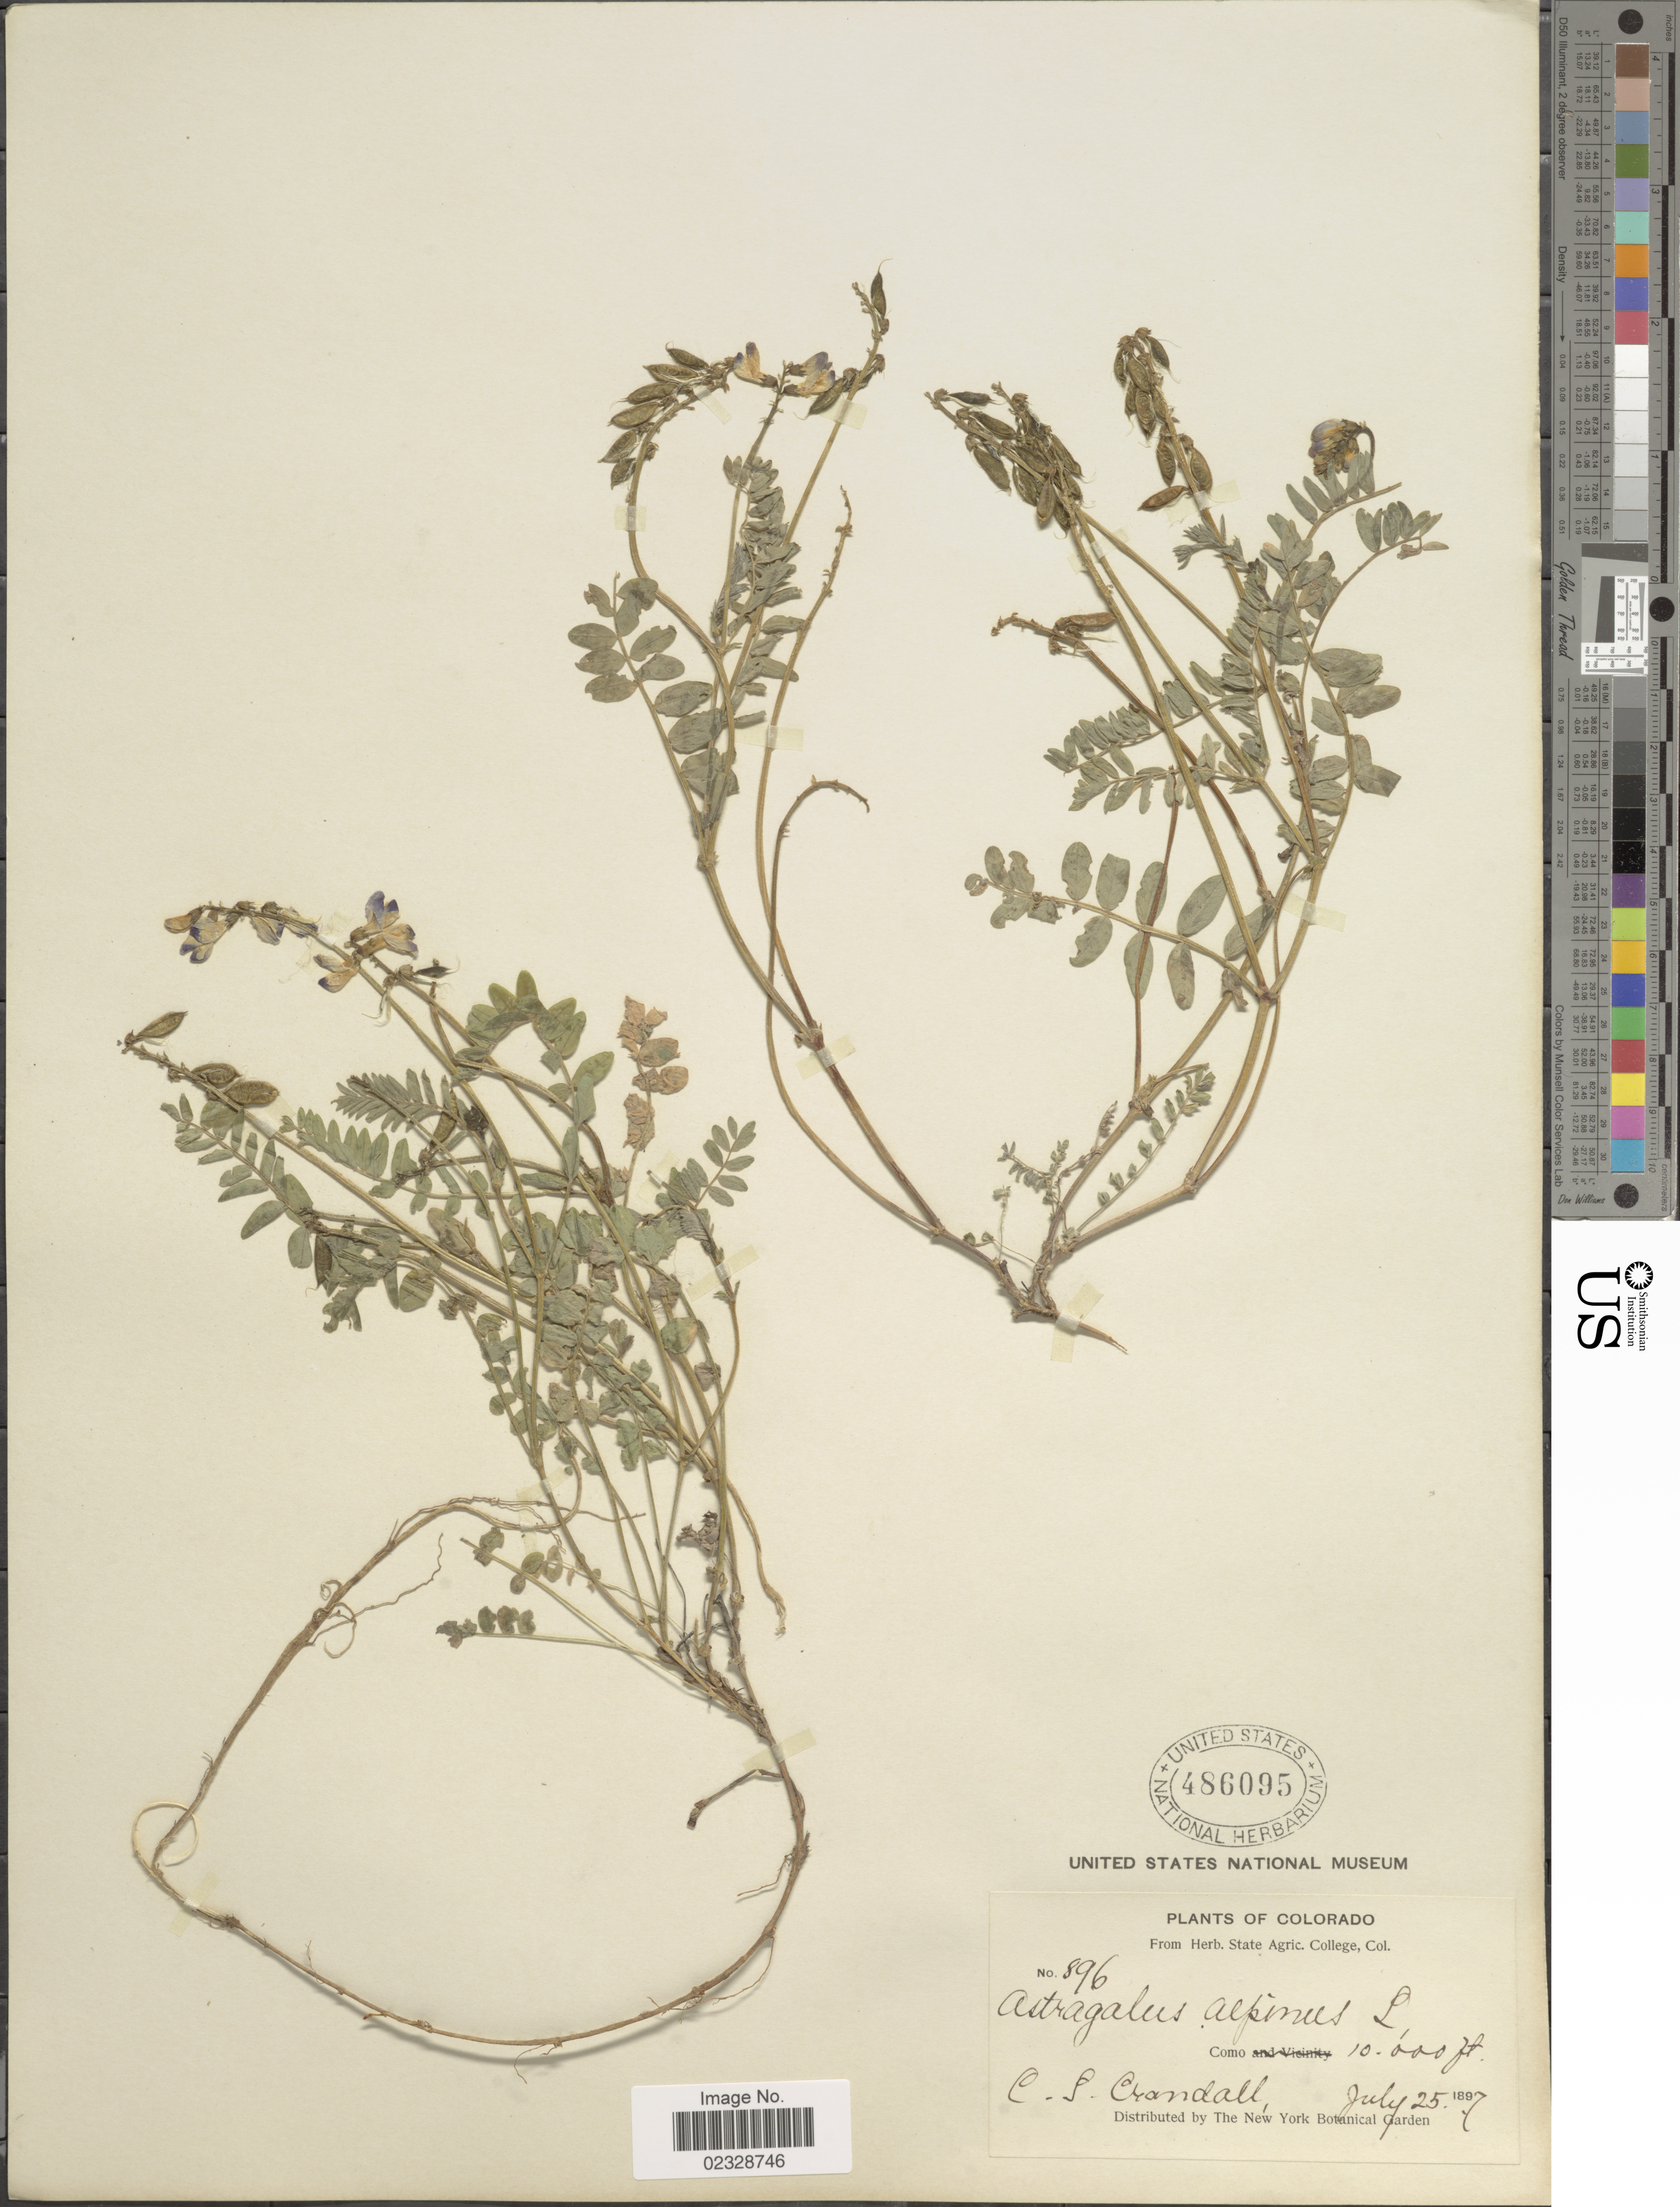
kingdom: Plantae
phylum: Tracheophyta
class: Magnoliopsida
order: Fabales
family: Fabaceae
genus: Astragalus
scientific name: Astragalus alpinus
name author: L.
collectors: C. Crandall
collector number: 896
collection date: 1897-07-25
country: United States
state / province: Colorado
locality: Como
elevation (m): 3048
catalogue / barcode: US 486095